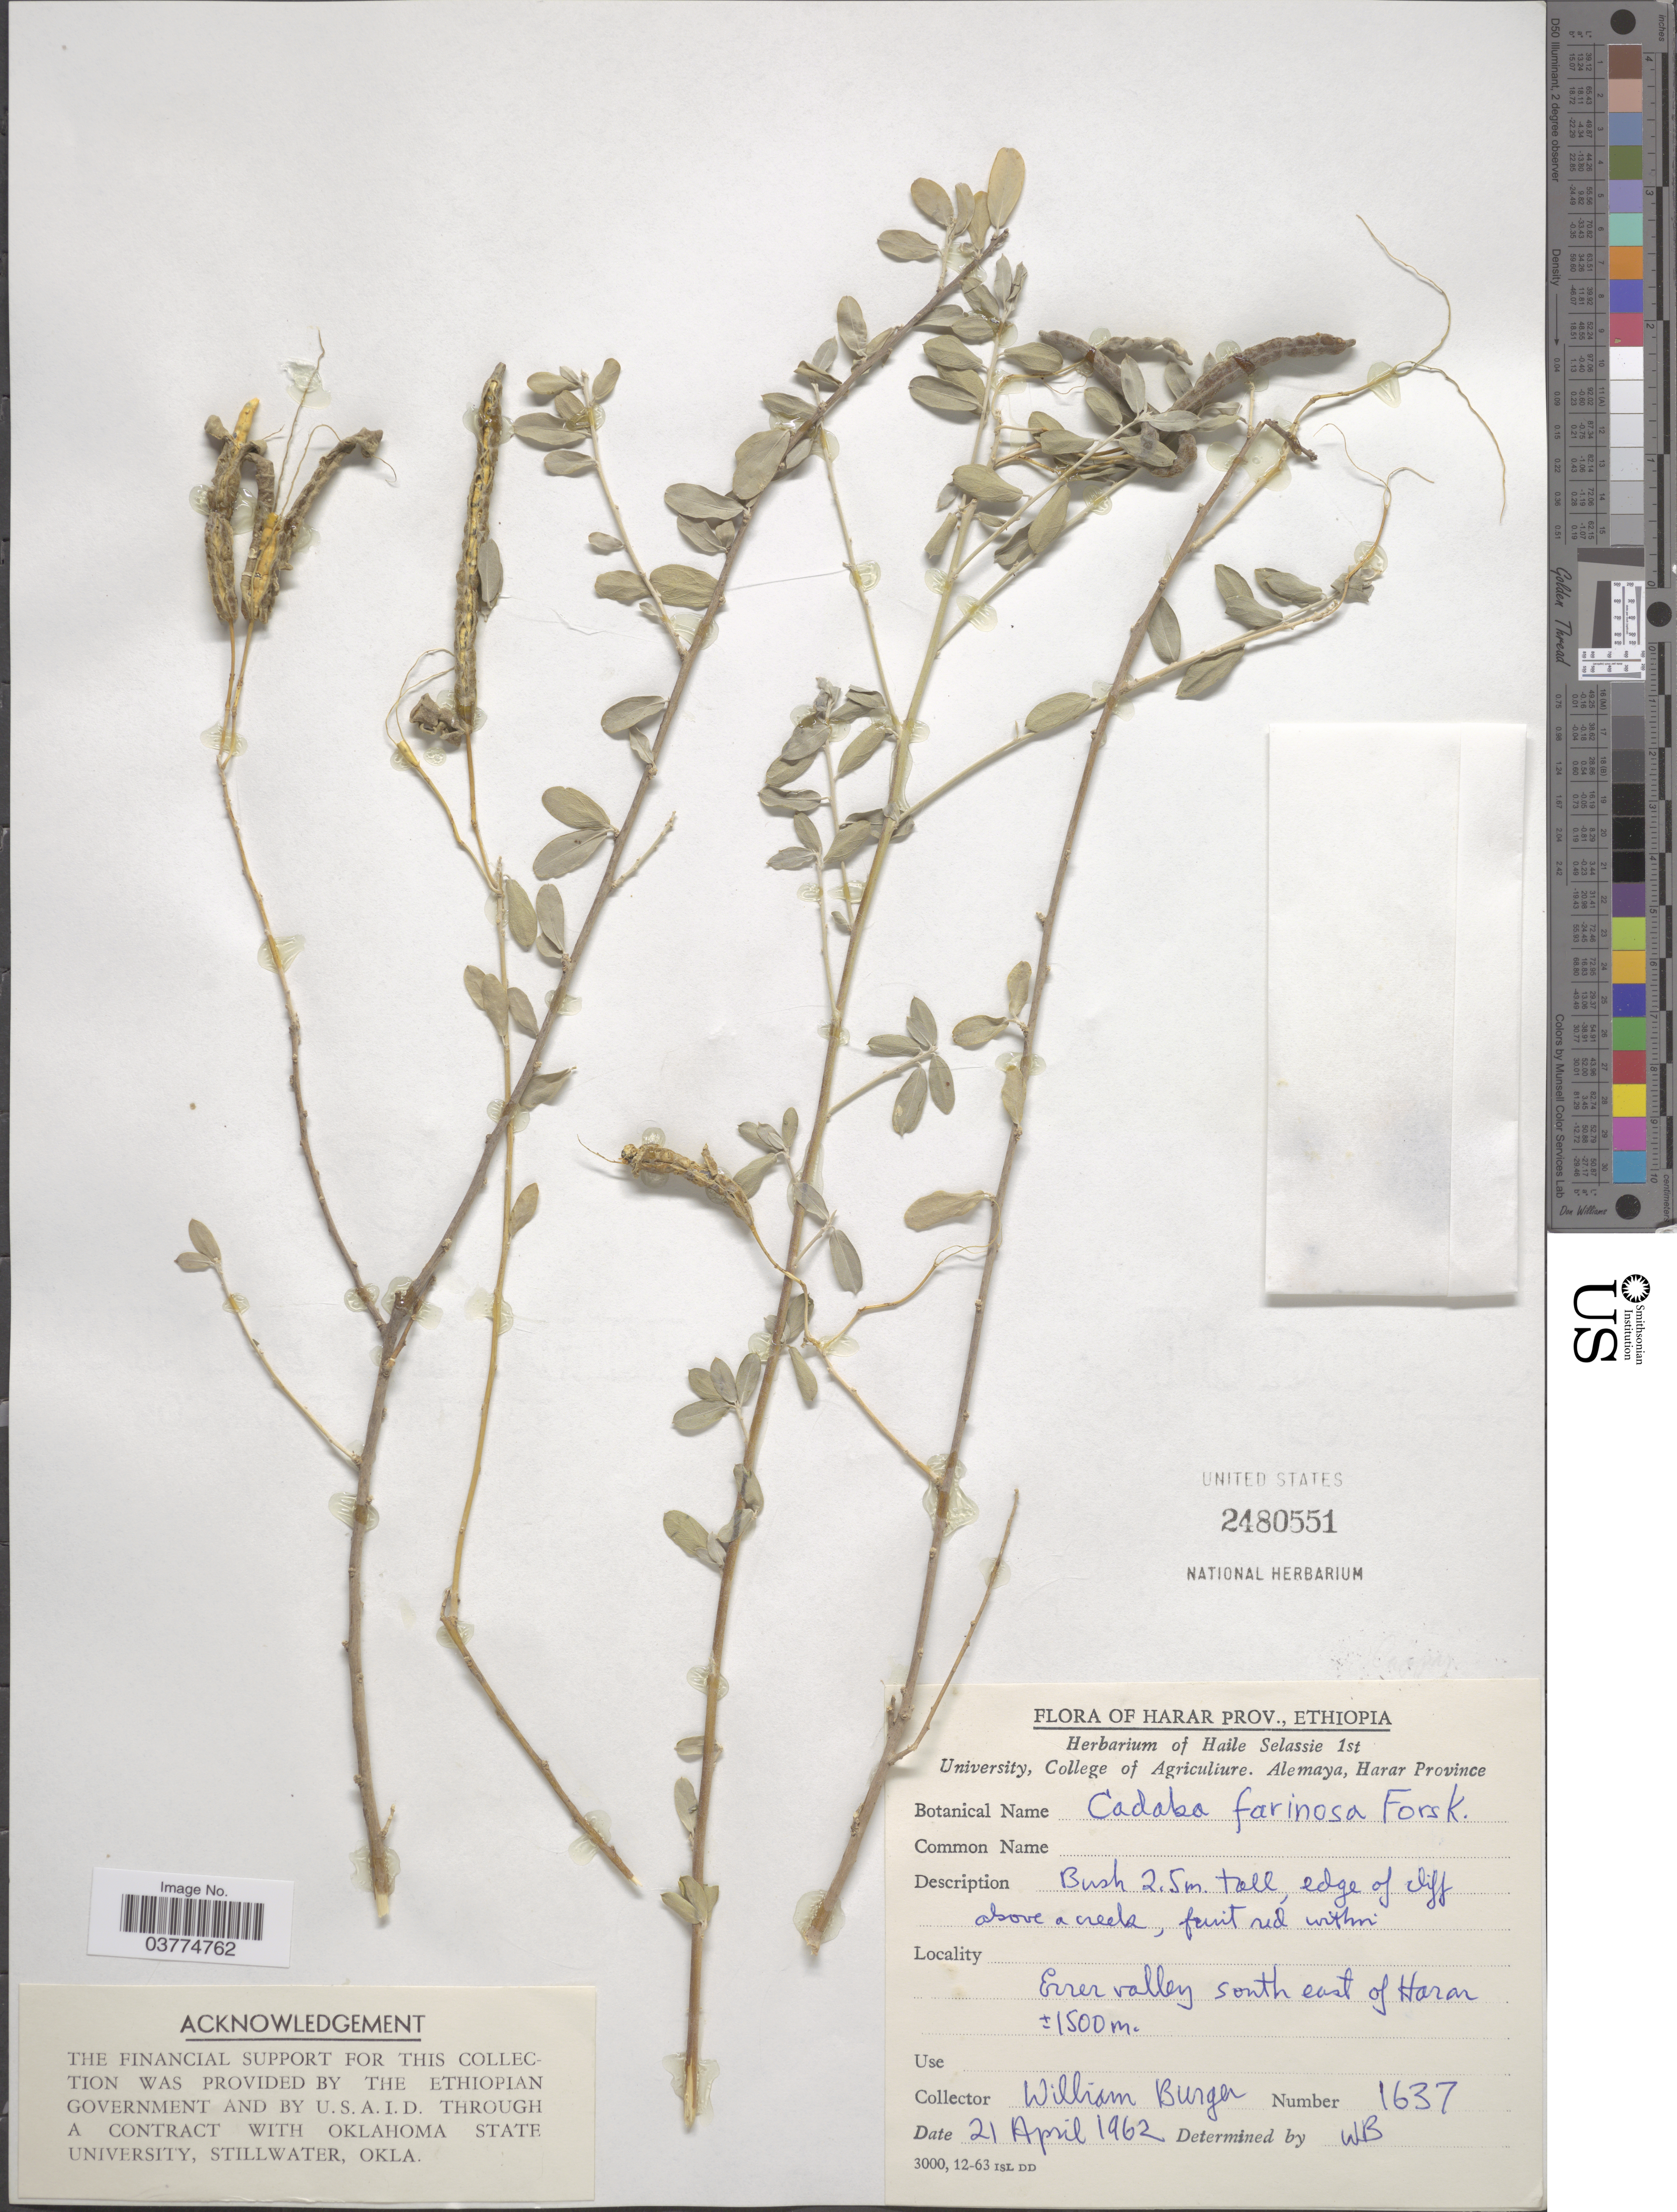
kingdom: Plantae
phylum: Tracheophyta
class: Magnoliopsida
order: Brassicales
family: Capparaceae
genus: Cadaba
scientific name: Cadaba farinosa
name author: Forssk.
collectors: W. Burger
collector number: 1637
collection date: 1962-04-21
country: Ethiopia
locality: Harar Prov. Errer valley South east of Harar.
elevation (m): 1500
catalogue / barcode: US 2480551